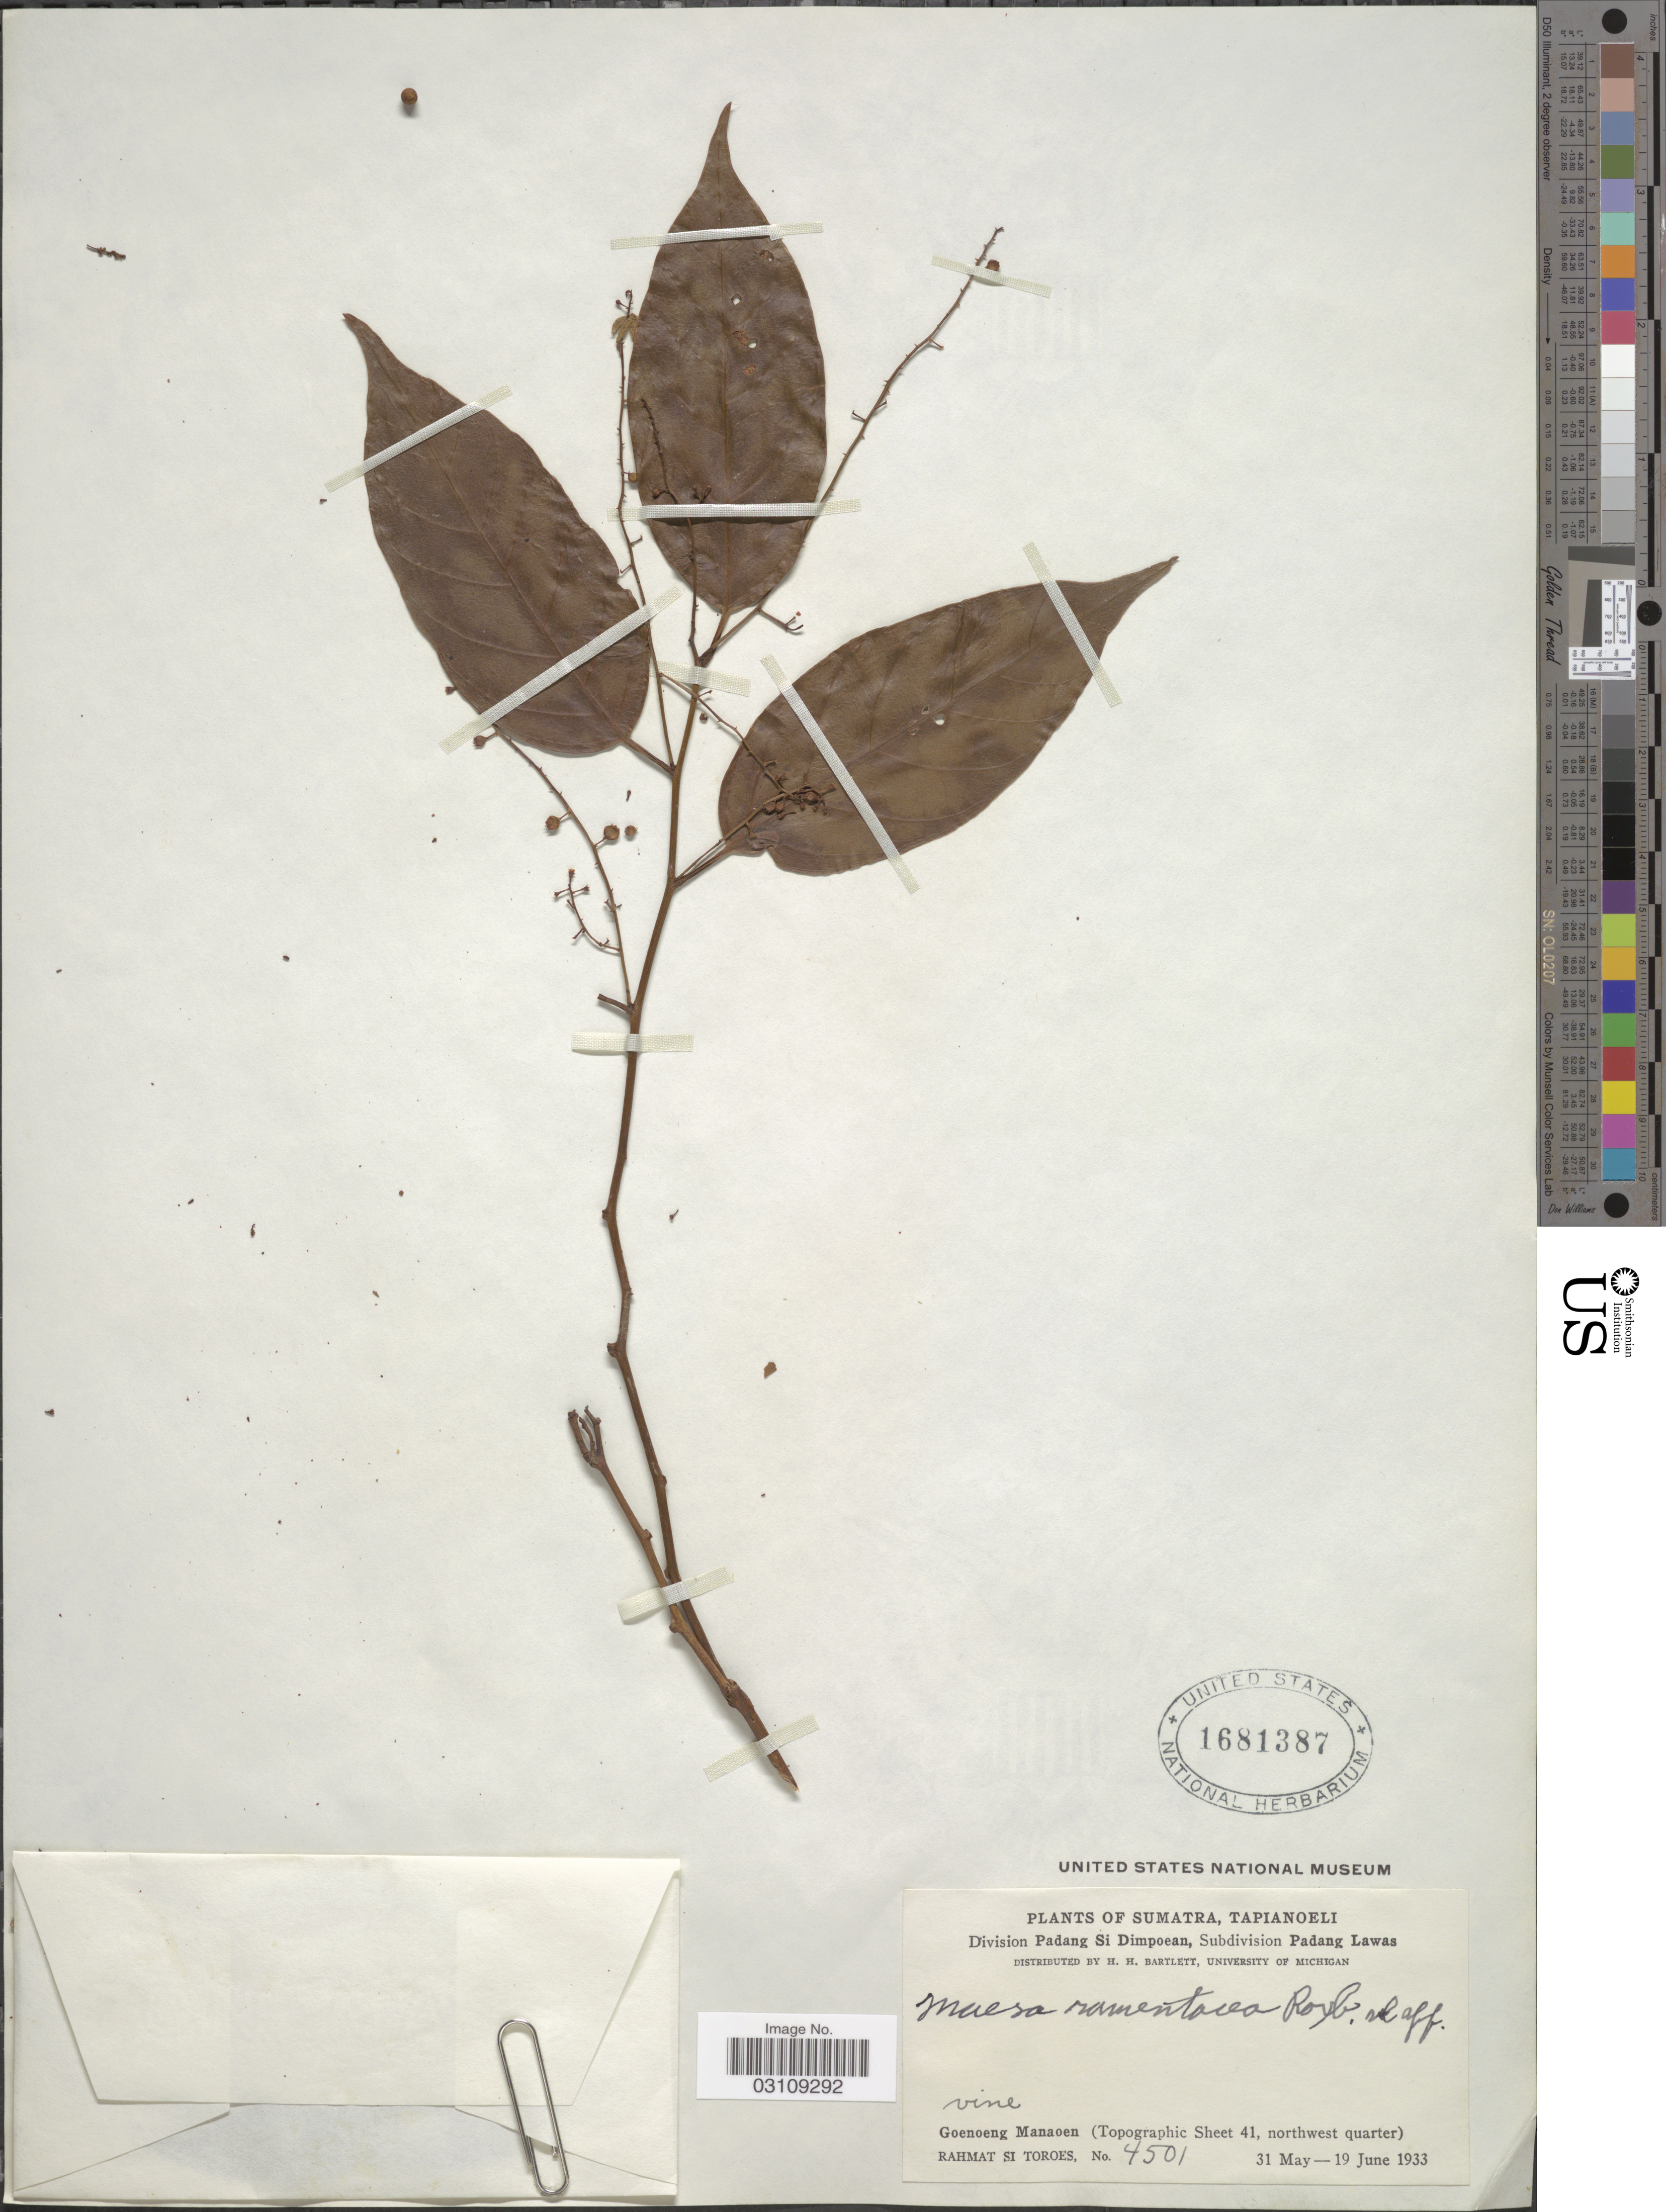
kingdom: Plantae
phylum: Tracheophyta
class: Magnoliopsida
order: Ericales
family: Primulaceae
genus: Maesa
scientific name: Maesa ramentacea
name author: (Roxb.) A. DC.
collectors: Rahmat Si Boeea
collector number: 4501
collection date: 1933-05-31/1933-06-19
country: Indonesia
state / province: Sumatra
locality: Tapianoeli. Division Padang Si Dimpoean, Subdivision Padang Lawas. Goenoeng Manaoen (Topographic Sheet 41, northwest quarter).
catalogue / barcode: US 1681387